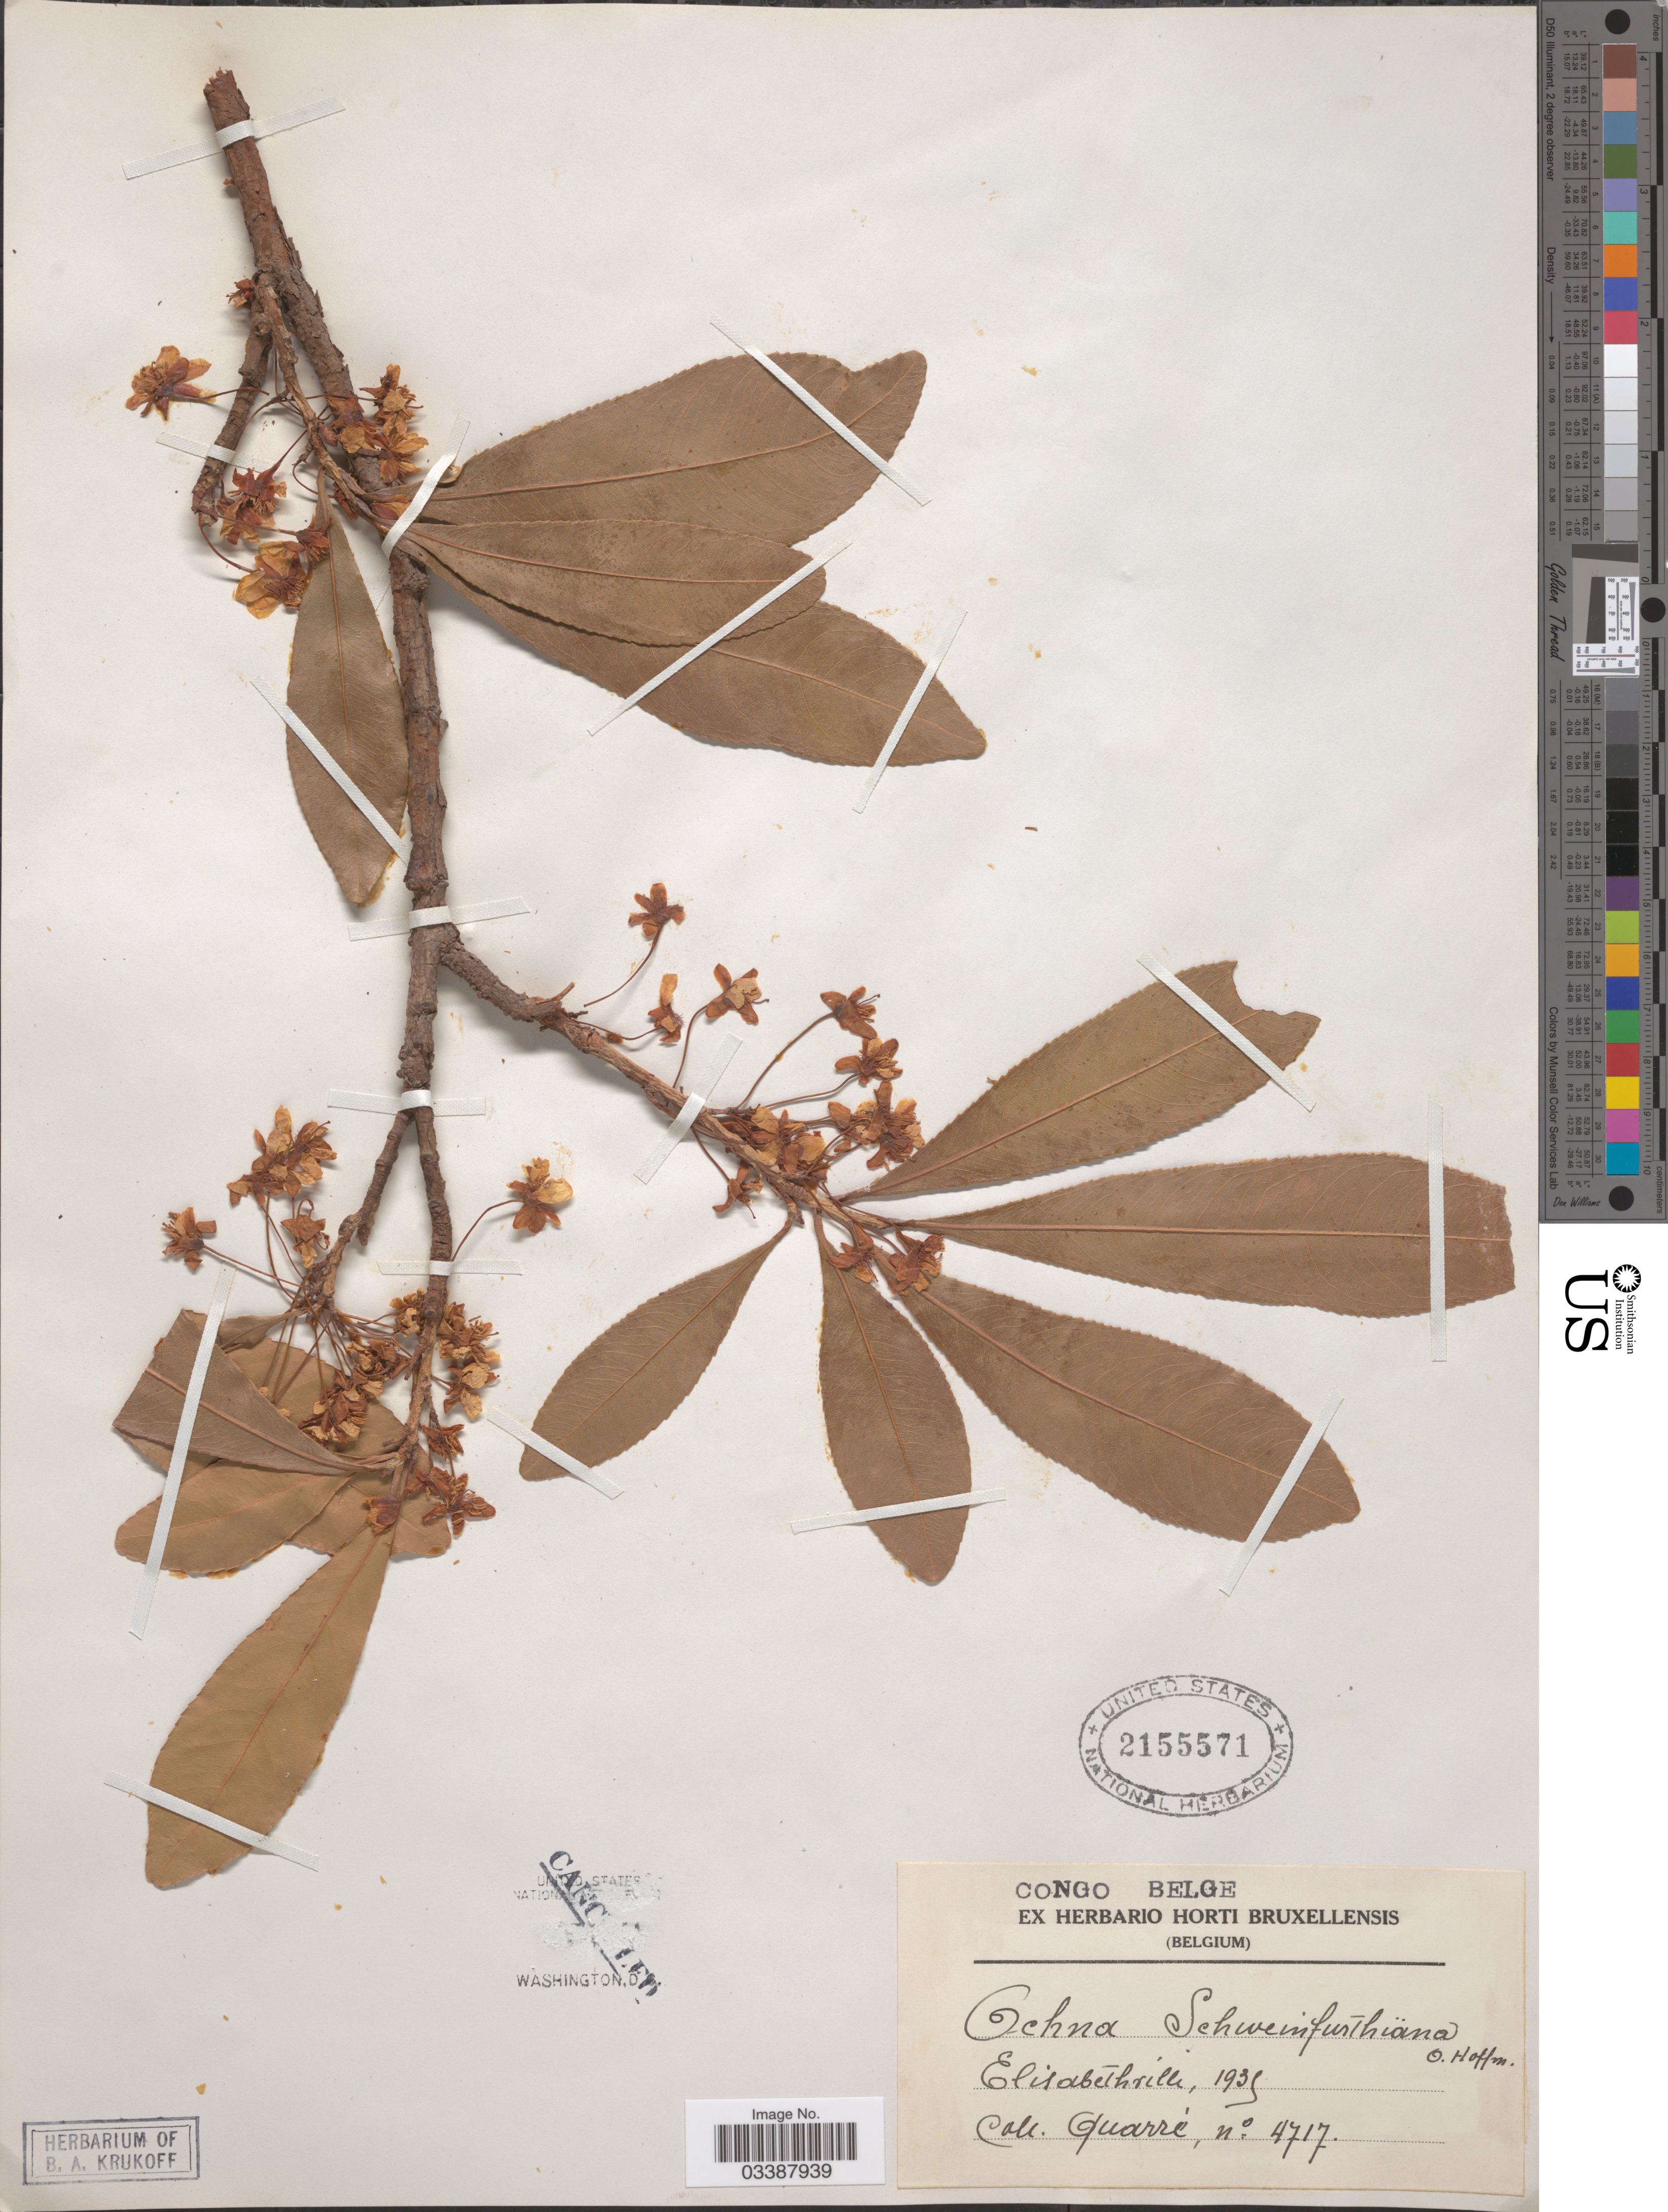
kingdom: Plantae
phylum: Tracheophyta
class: Magnoliopsida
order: Malpighiales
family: Ochnaceae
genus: Ochna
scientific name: Ochna schweinfurthiana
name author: F. Hoffm.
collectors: -. Quarre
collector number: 4717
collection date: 1939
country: Congo, Democratic Republic of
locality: Congo Belge. Elisabethville.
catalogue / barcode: US 2155571